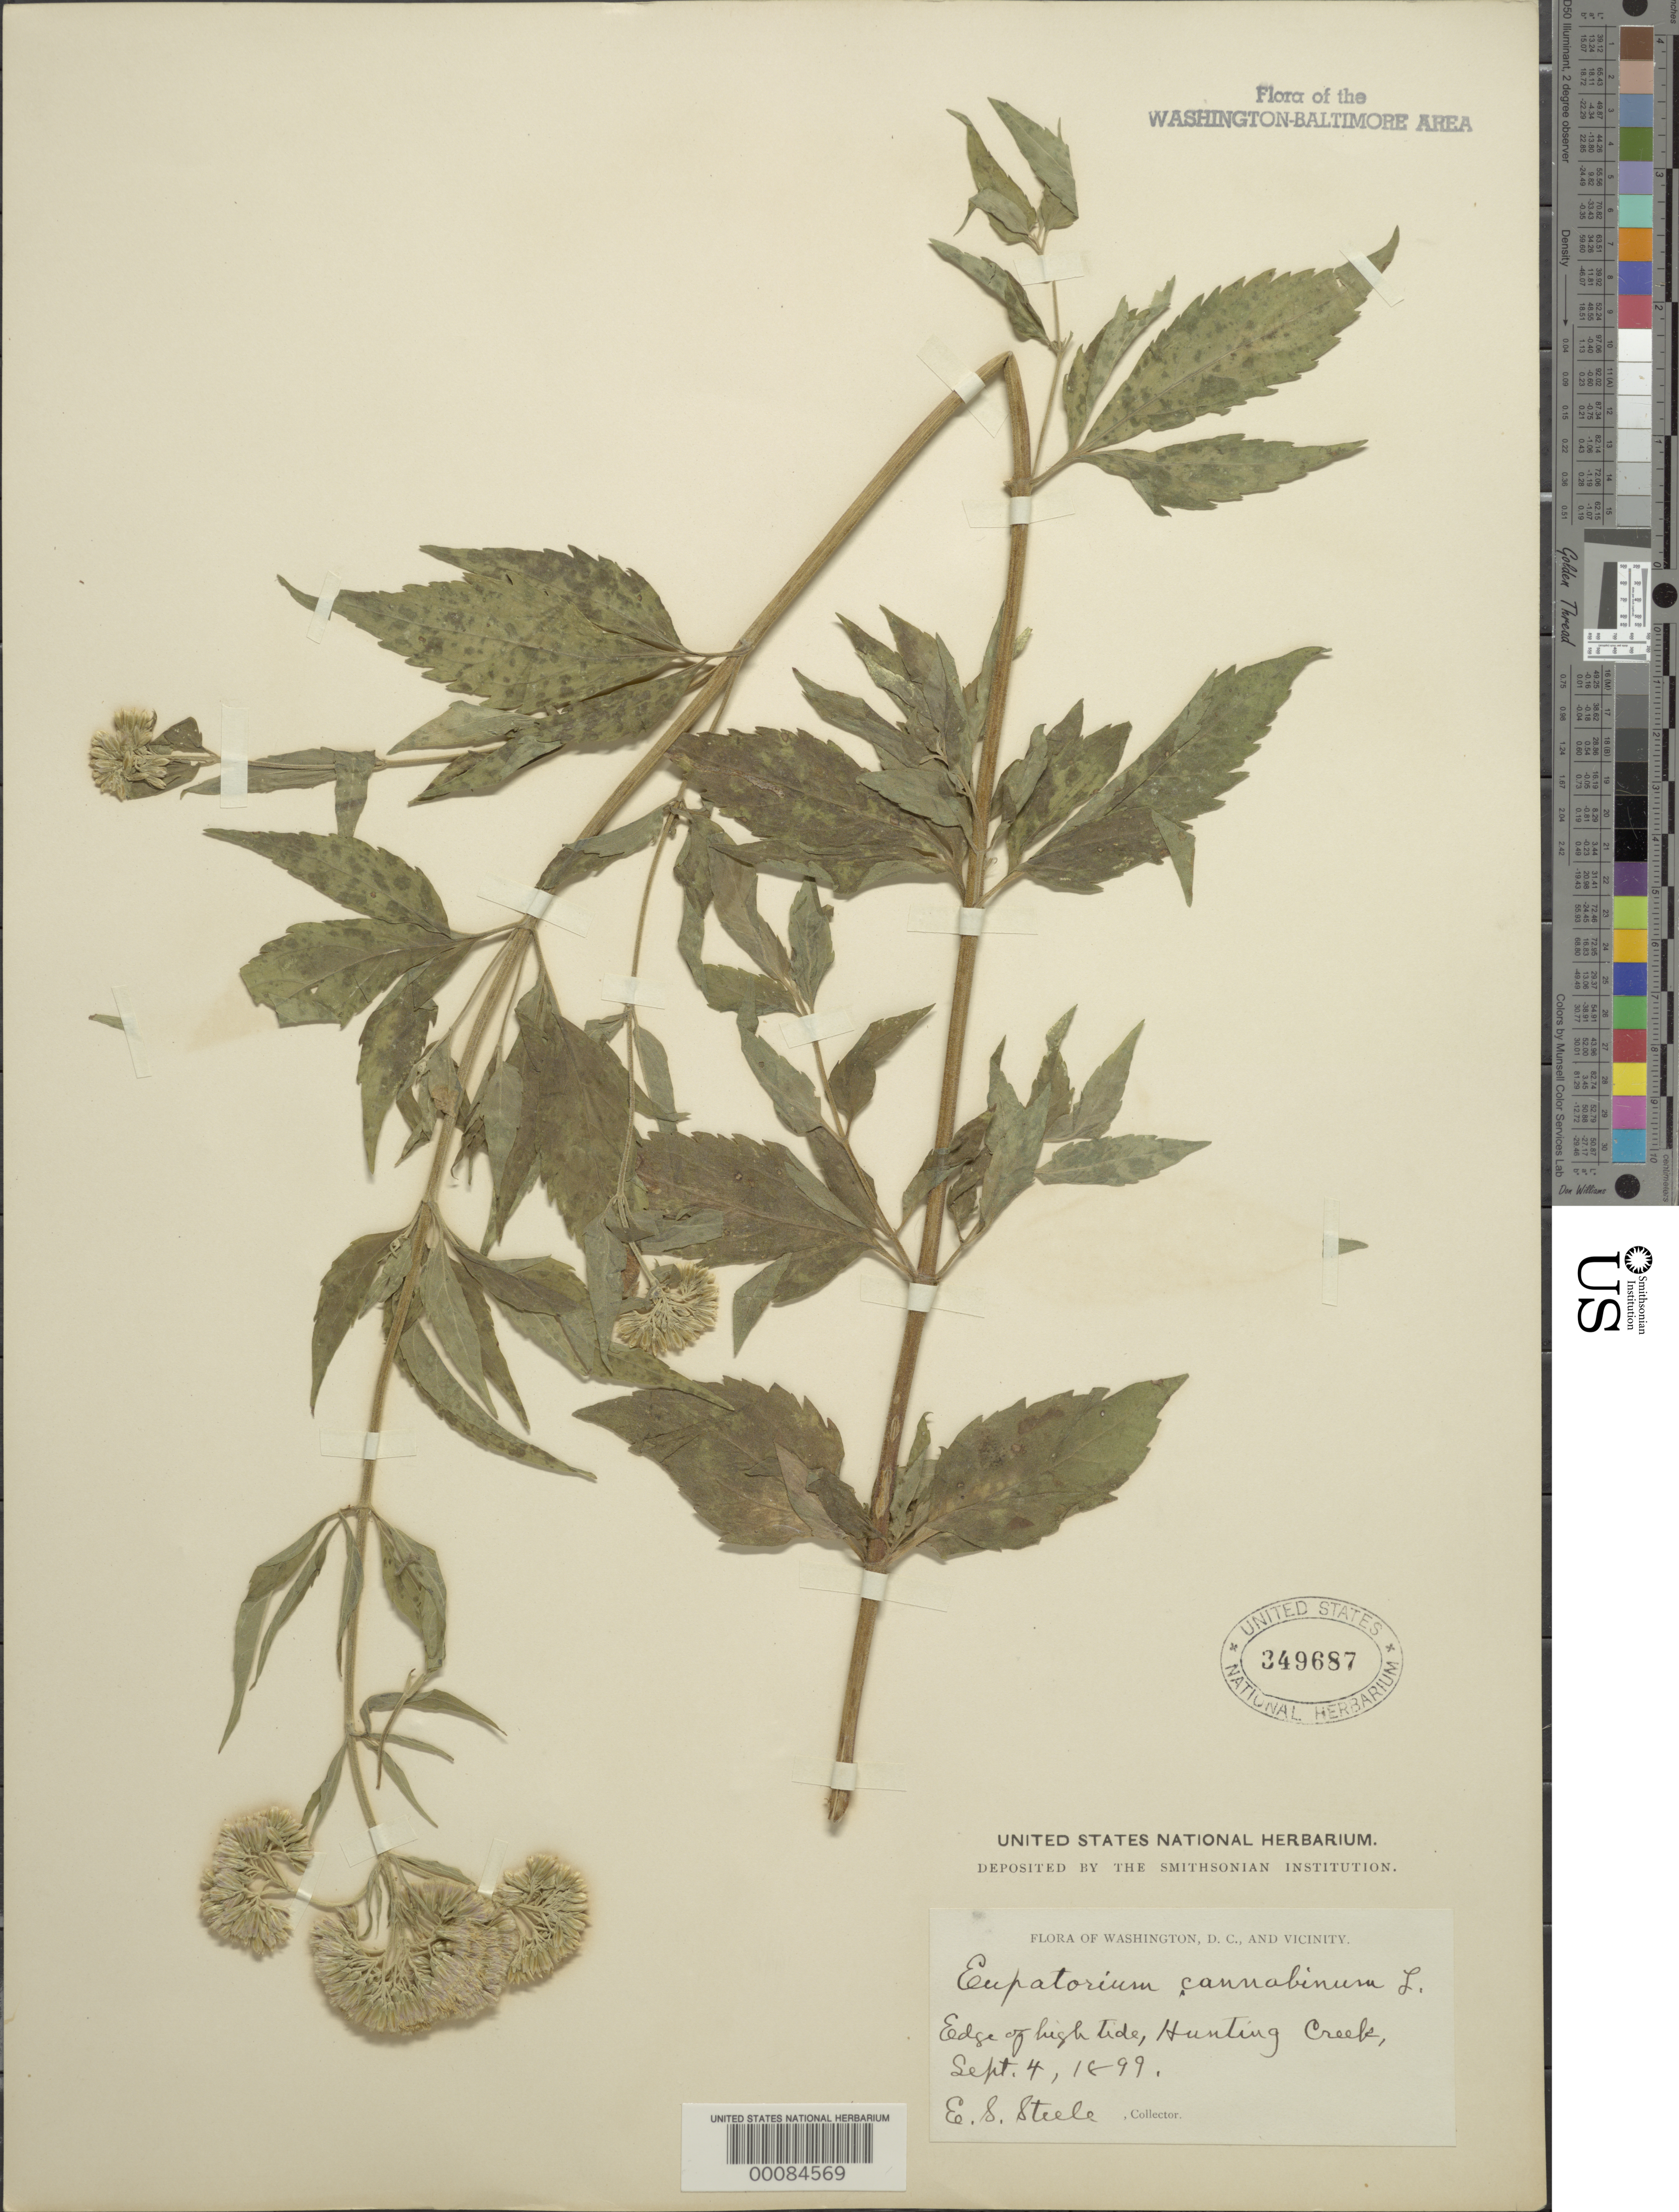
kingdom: Plantae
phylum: Tracheophyta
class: Magnoliopsida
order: Asterales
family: Asteraceae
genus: Eupatorium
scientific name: Eupatorium cannabinum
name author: L.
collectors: E. Steele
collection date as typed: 04 Sep 1899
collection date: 1899-09-04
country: United States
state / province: Virginia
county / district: Fairfax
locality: Hunting Creek south of Alexandria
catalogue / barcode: US 349687